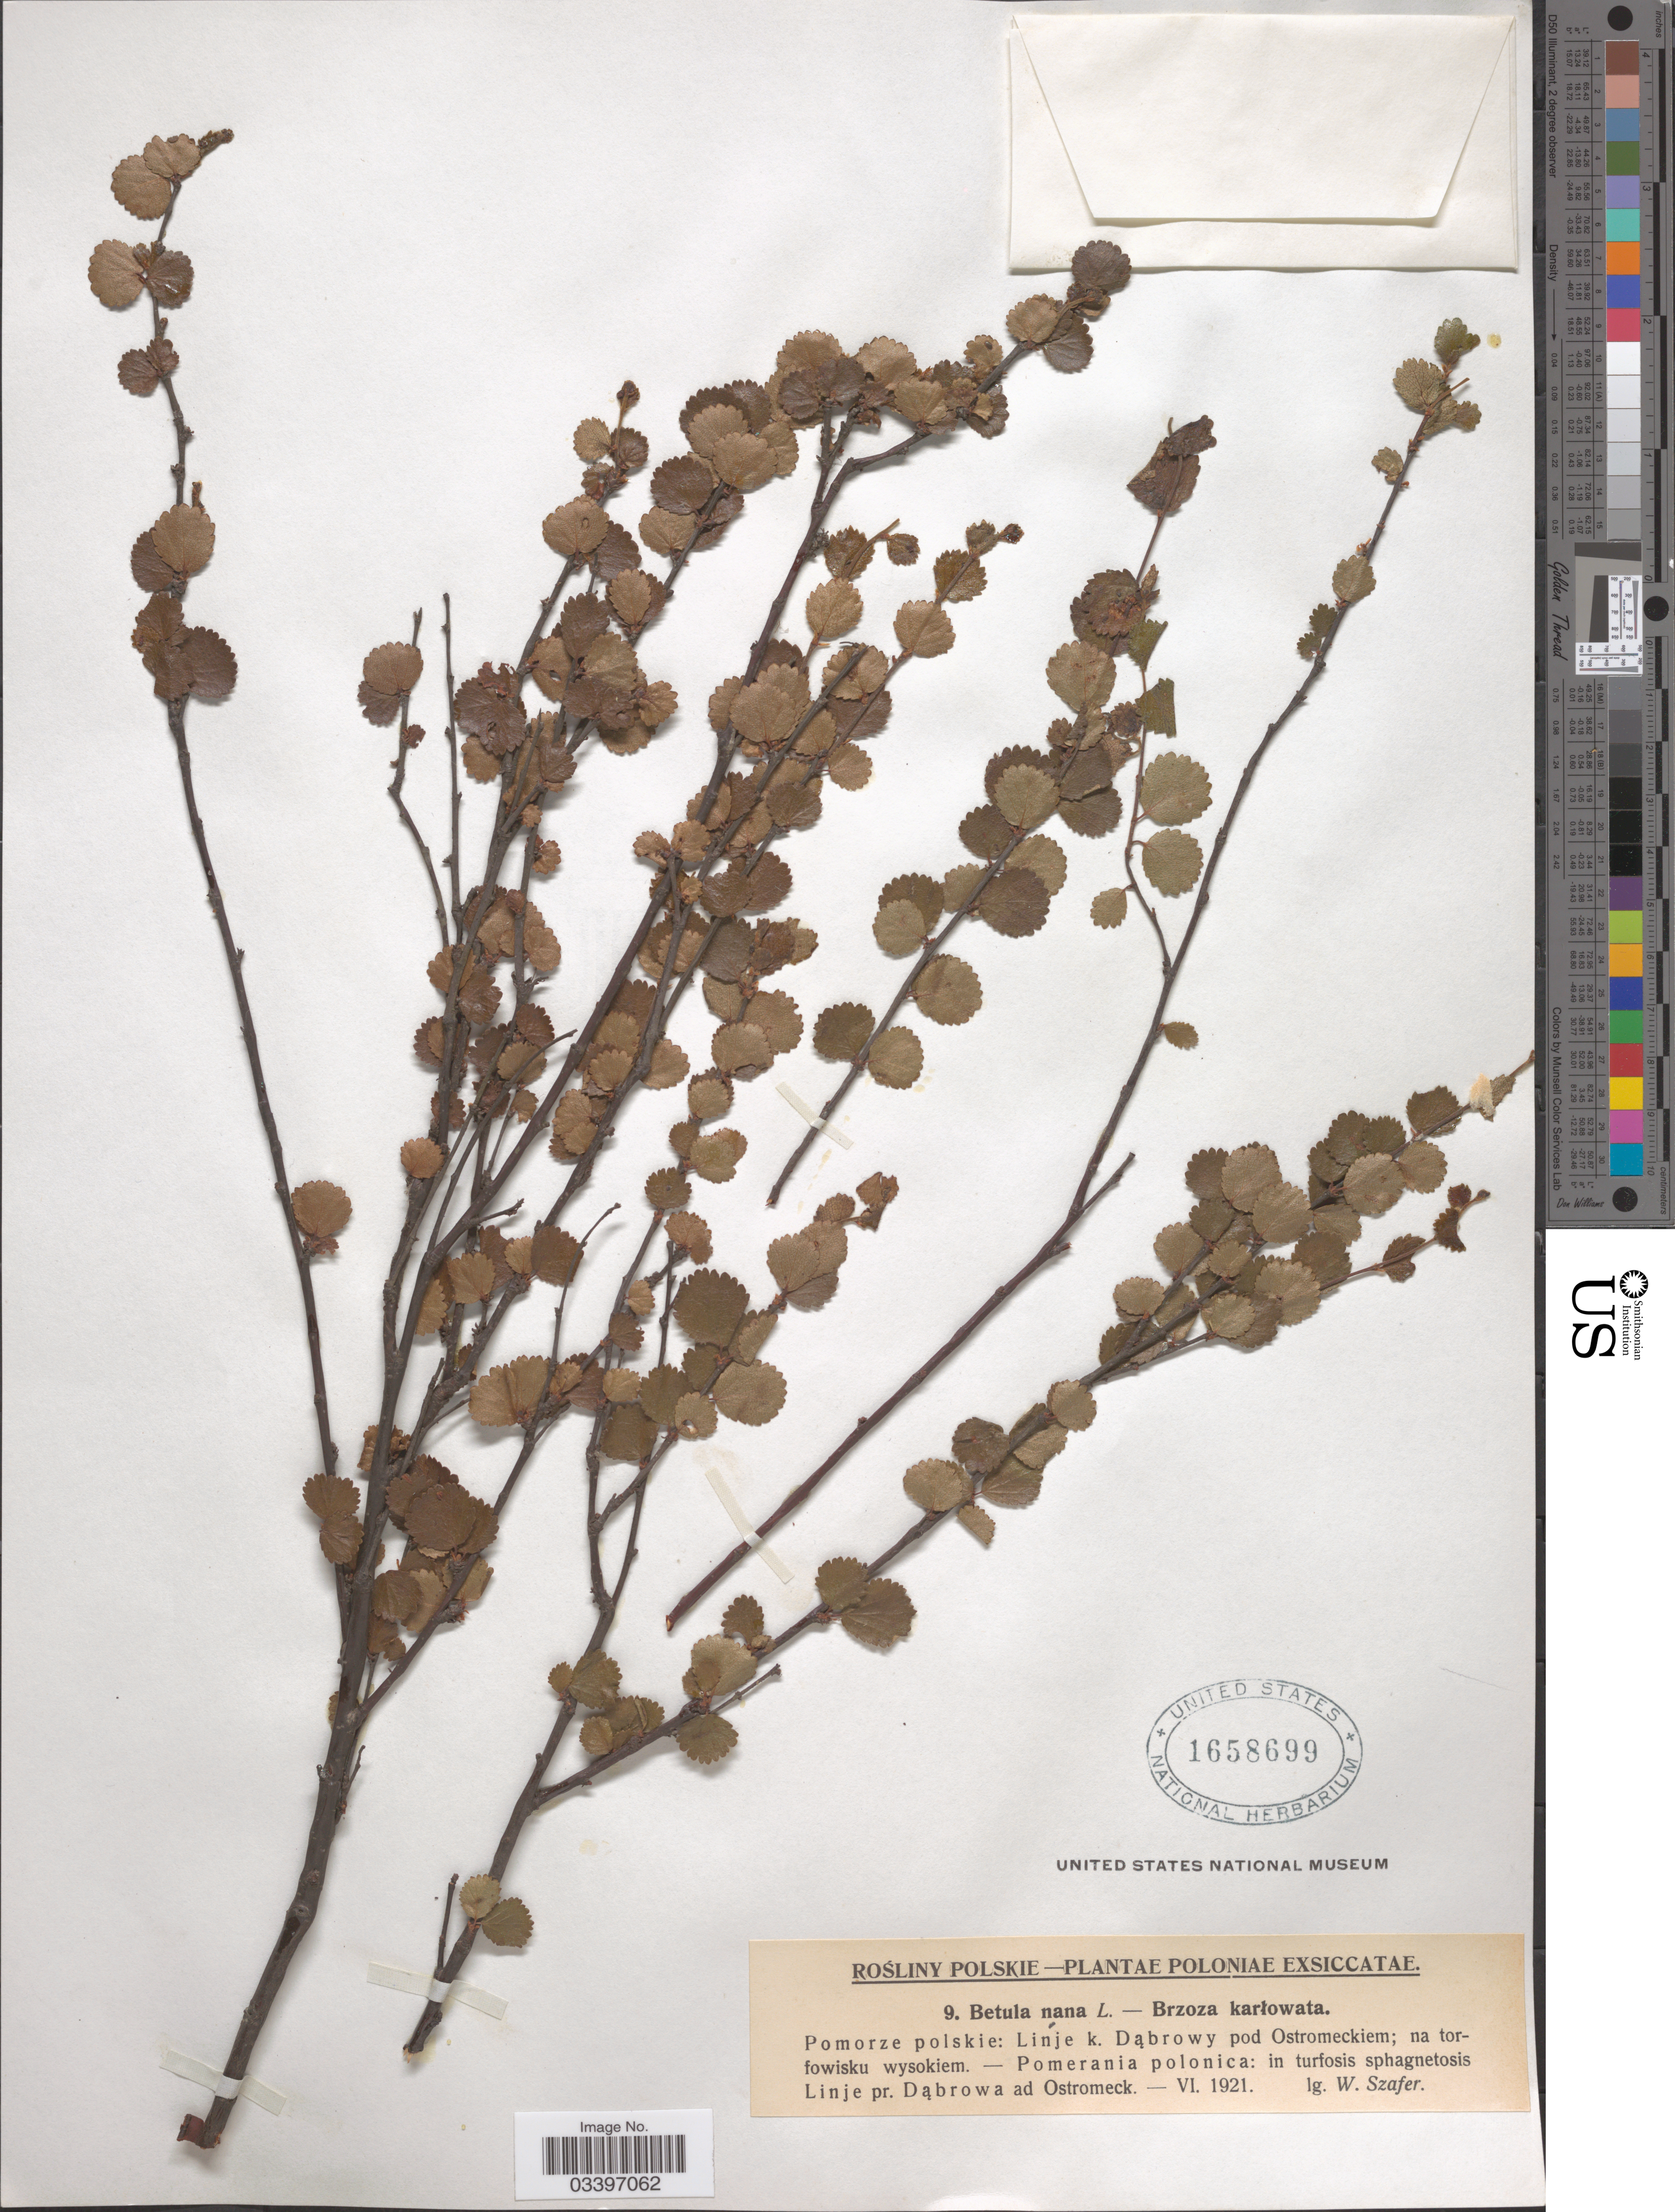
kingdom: Plantae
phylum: Tracheophyta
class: Magnoliopsida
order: Fagales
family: Betulaceae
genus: Betula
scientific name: Betula nana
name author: L.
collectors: W. Szafer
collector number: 9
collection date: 1921-06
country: Poland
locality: Pomerania plonica: in turfosis sphagnetosis Linje pr. Dabrowa ad Ostromeck.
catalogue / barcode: US 1658699